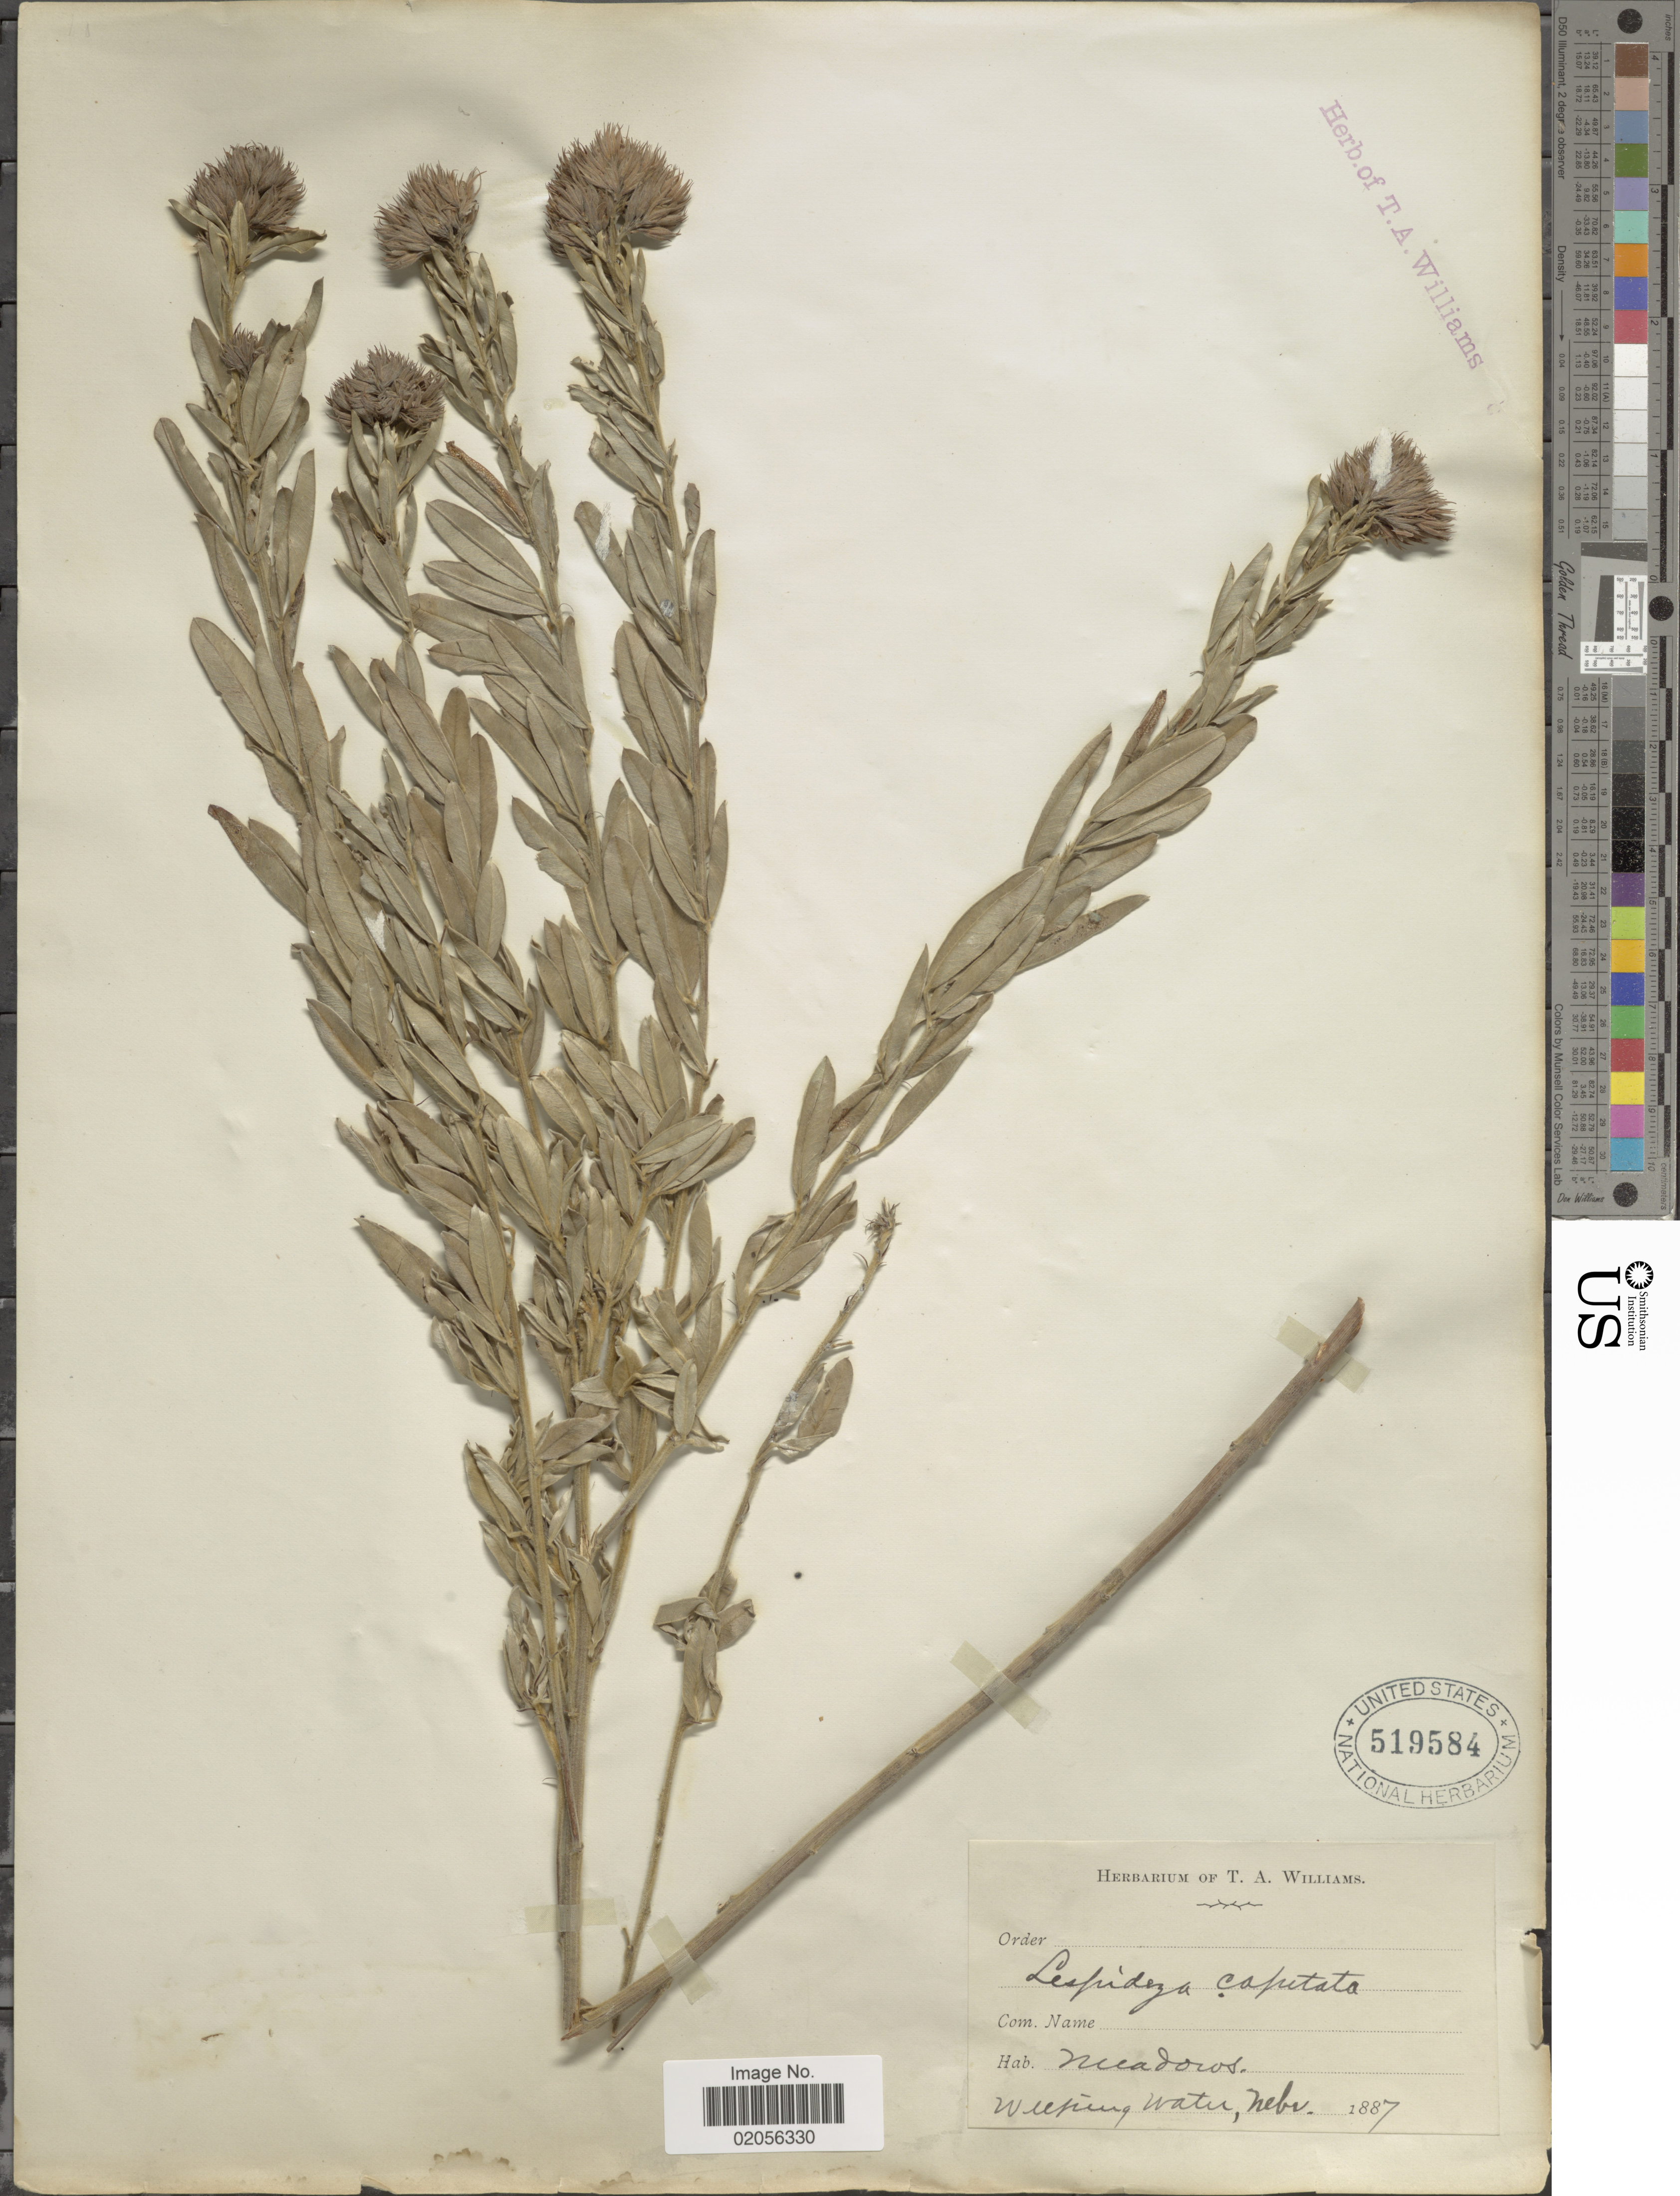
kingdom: Plantae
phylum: Tracheophyta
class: Magnoliopsida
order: Fabales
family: Fabaceae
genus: Lespedeza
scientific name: Lespedeza capitata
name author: Michx.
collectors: ex herb. Thos. A. Williams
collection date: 1887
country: United States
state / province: Nebraska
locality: Weeping Water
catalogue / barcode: US 519584